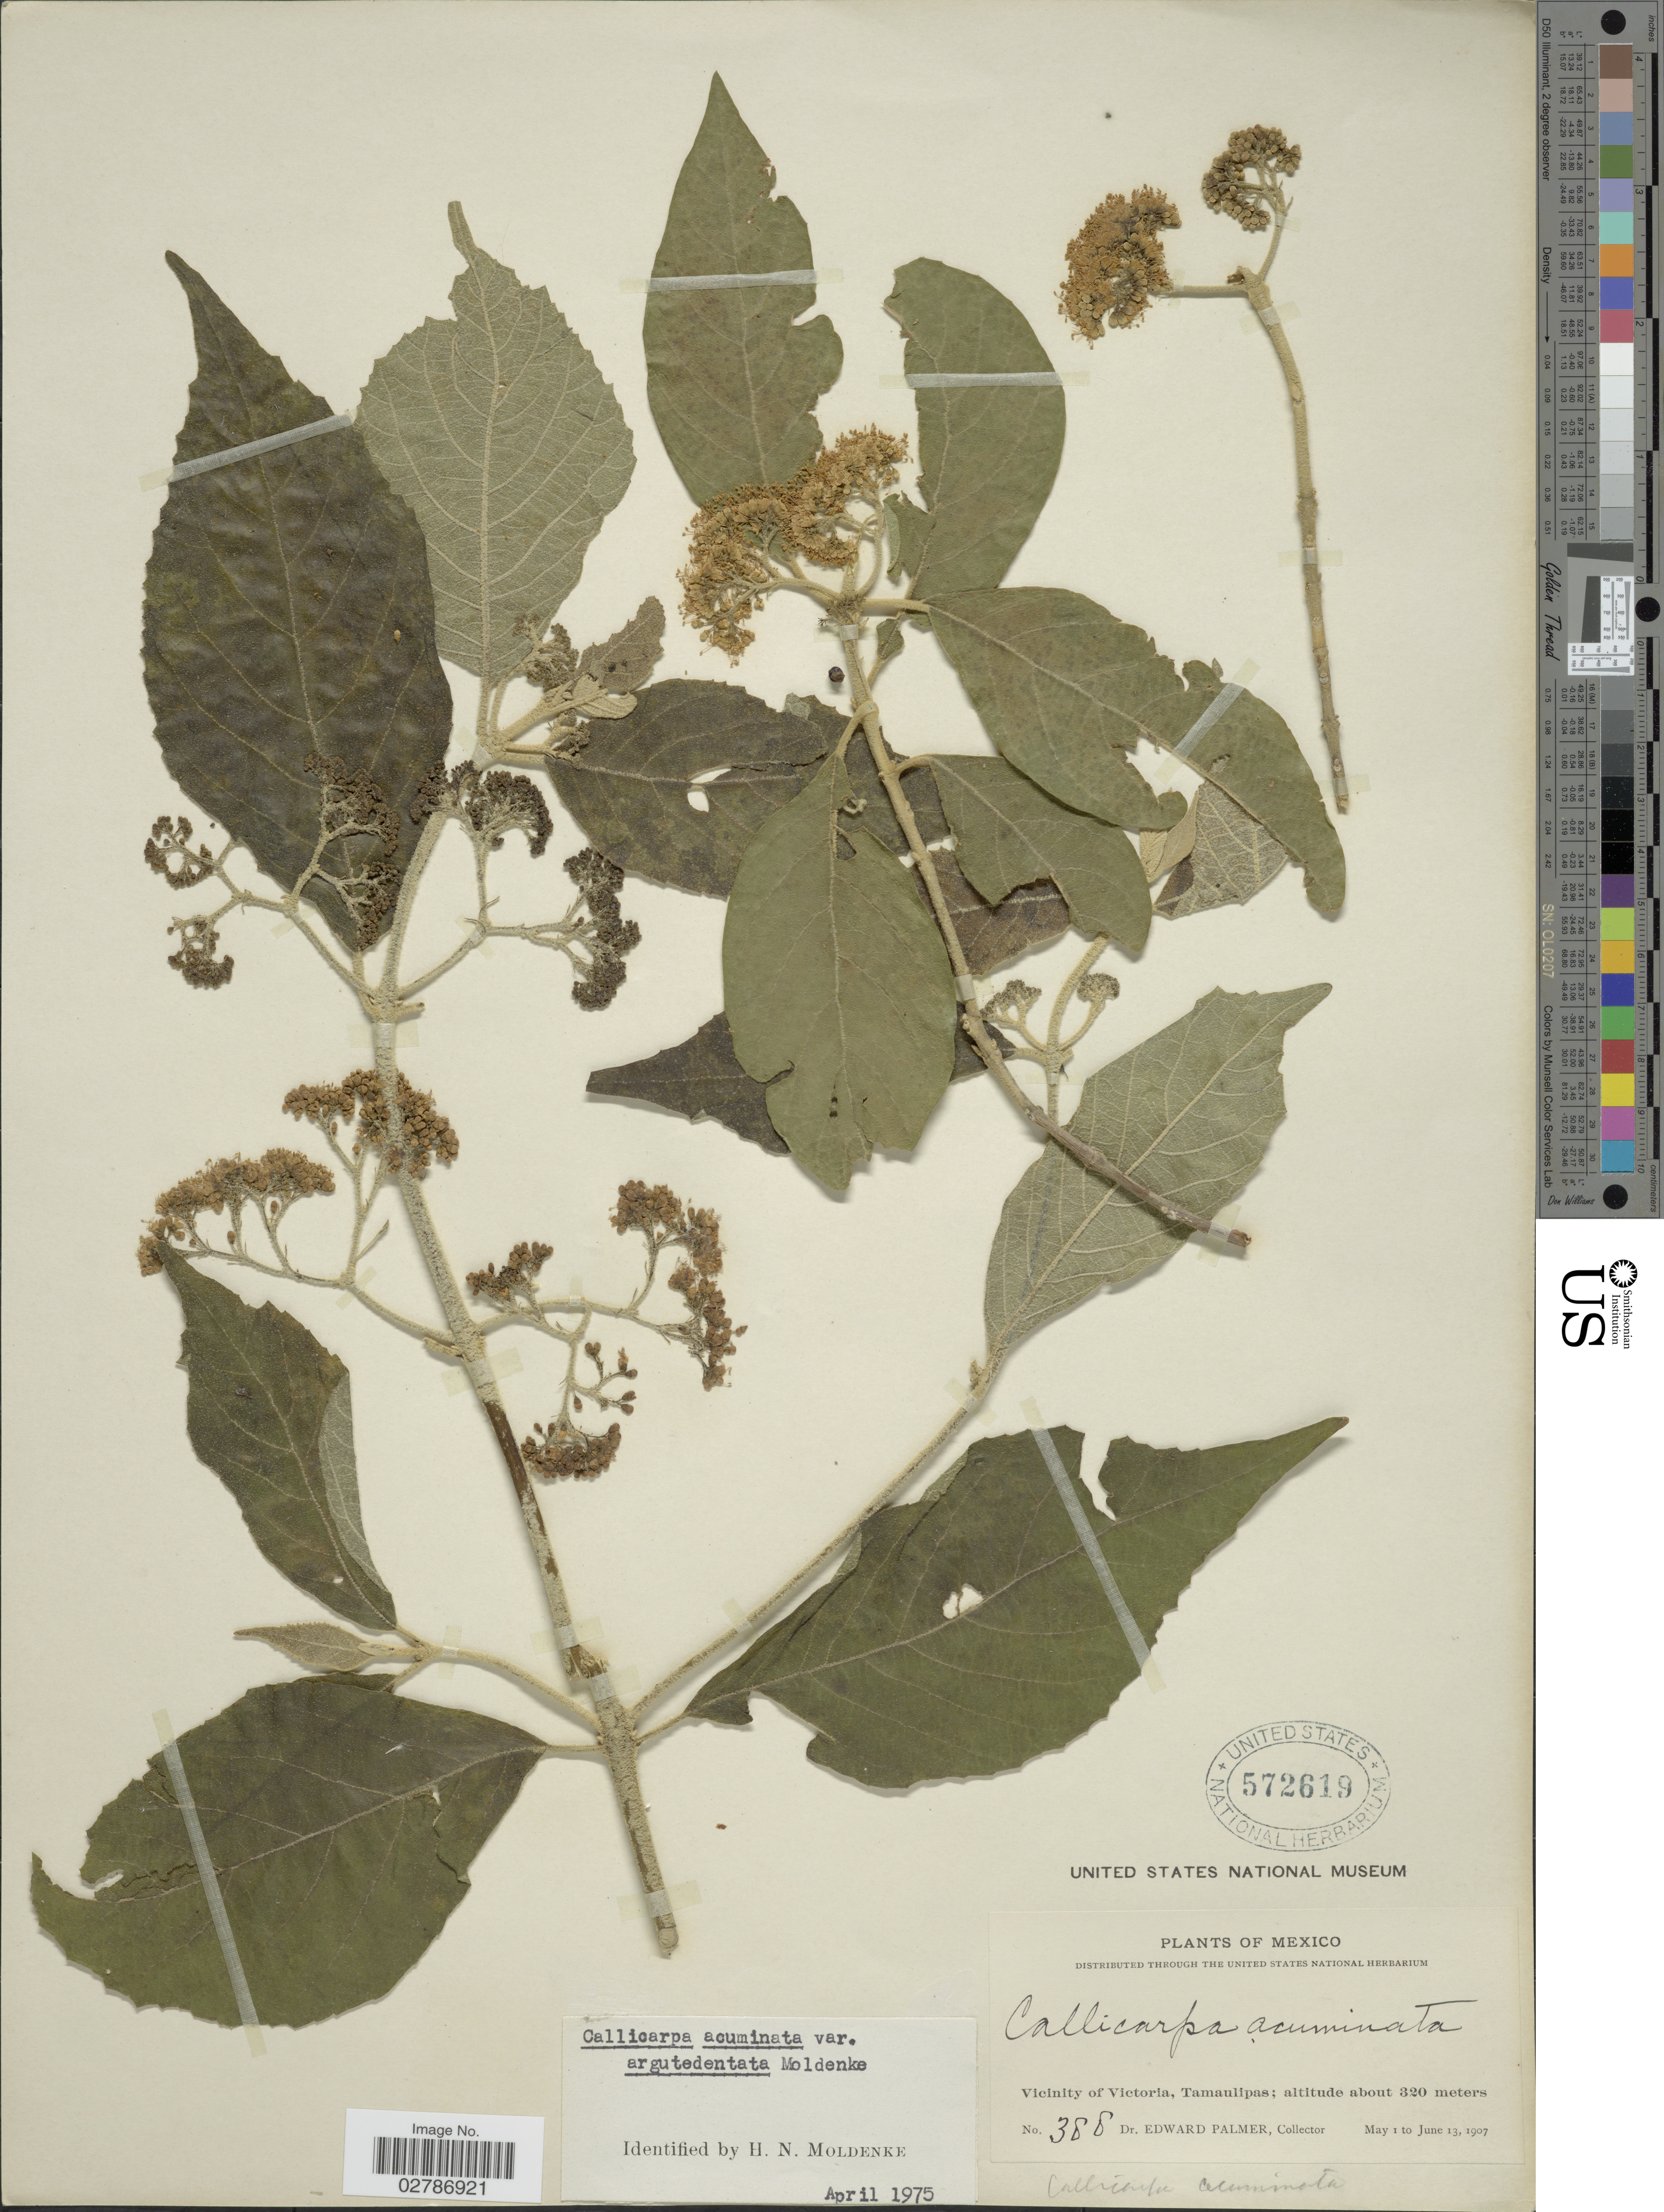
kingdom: Plantae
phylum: Tracheophyta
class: Magnoliopsida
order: Lamiales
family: Lamiaceae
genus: Callicarpa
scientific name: Callicarpa acuminata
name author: Kunth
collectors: E. Palmer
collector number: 388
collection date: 1907-05-01/1907-06-13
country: Mexico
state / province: Tamaulipas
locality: Vicinity of Victoria.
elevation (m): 320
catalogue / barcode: US 572619